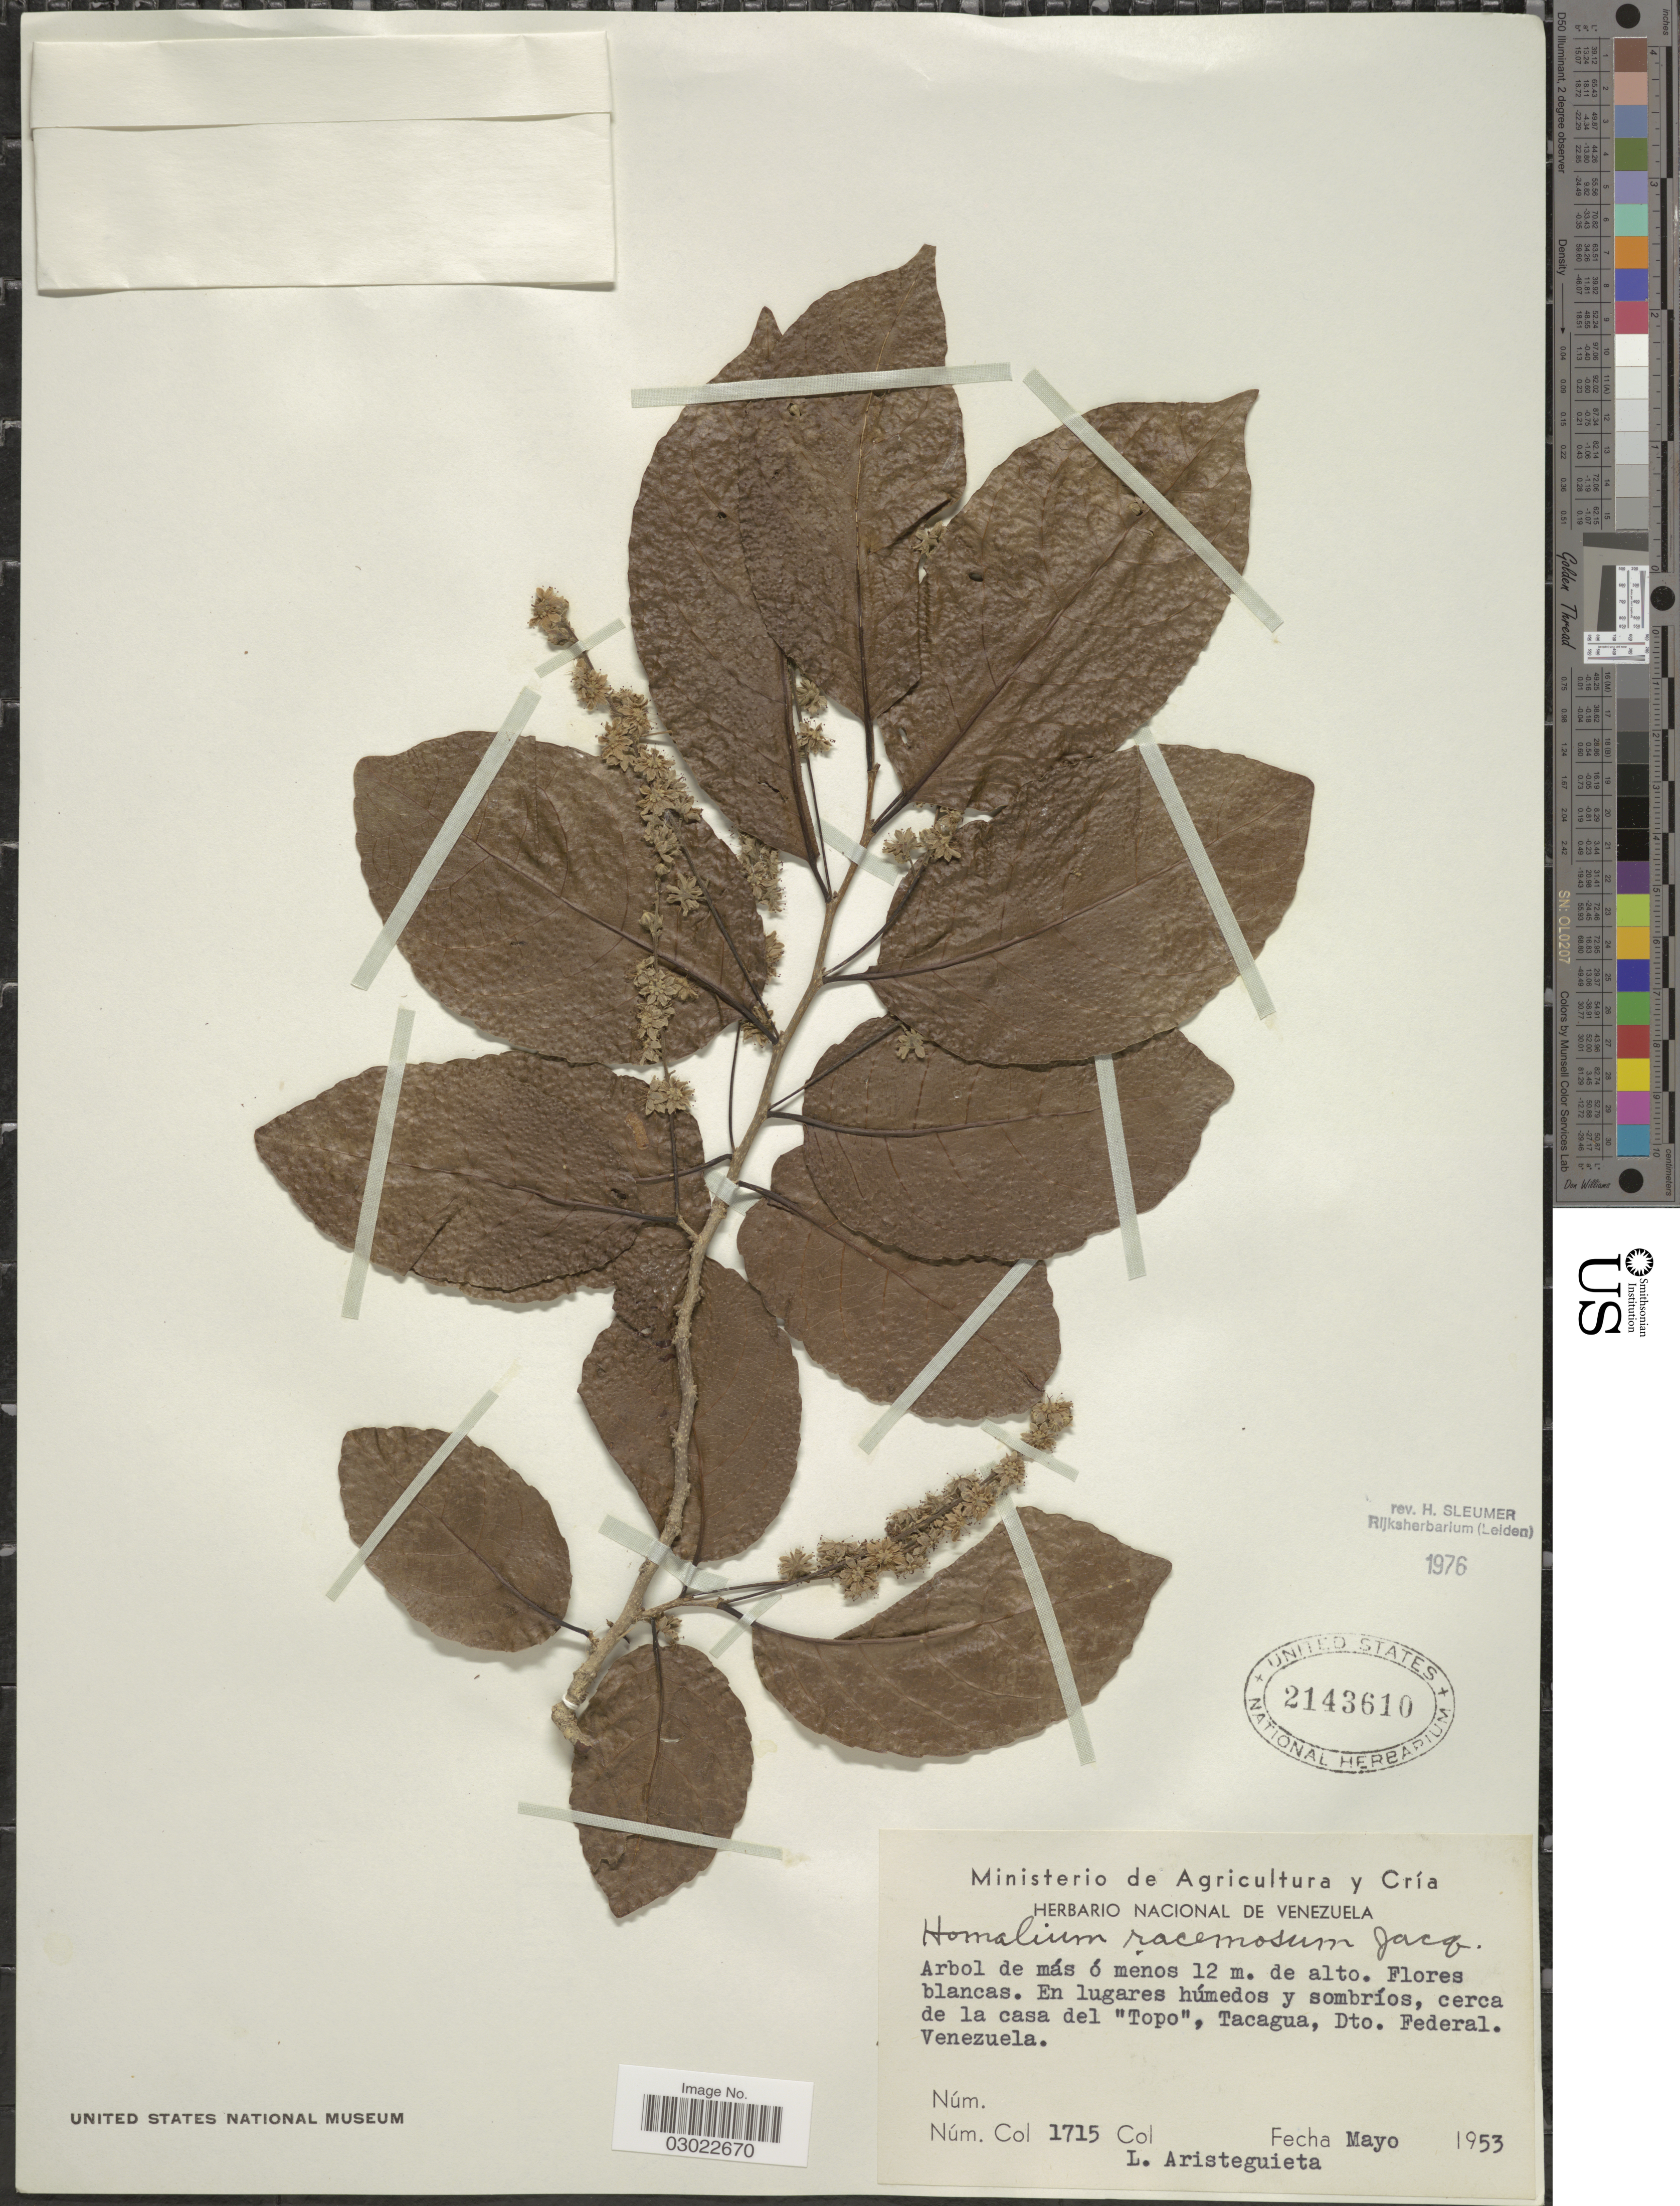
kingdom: Plantae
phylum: Tracheophyta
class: Magnoliopsida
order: Malpighiales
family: Salicaceae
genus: Homalium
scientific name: Homalium racemosum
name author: Jacq.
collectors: L. Aristeguieta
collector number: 1715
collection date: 1953-05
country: Venezuela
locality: En lugares húmedos y sombríos, cerca de la casa del 'Topo', Tacagua, Dto. Federal.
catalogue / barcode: US 2143610